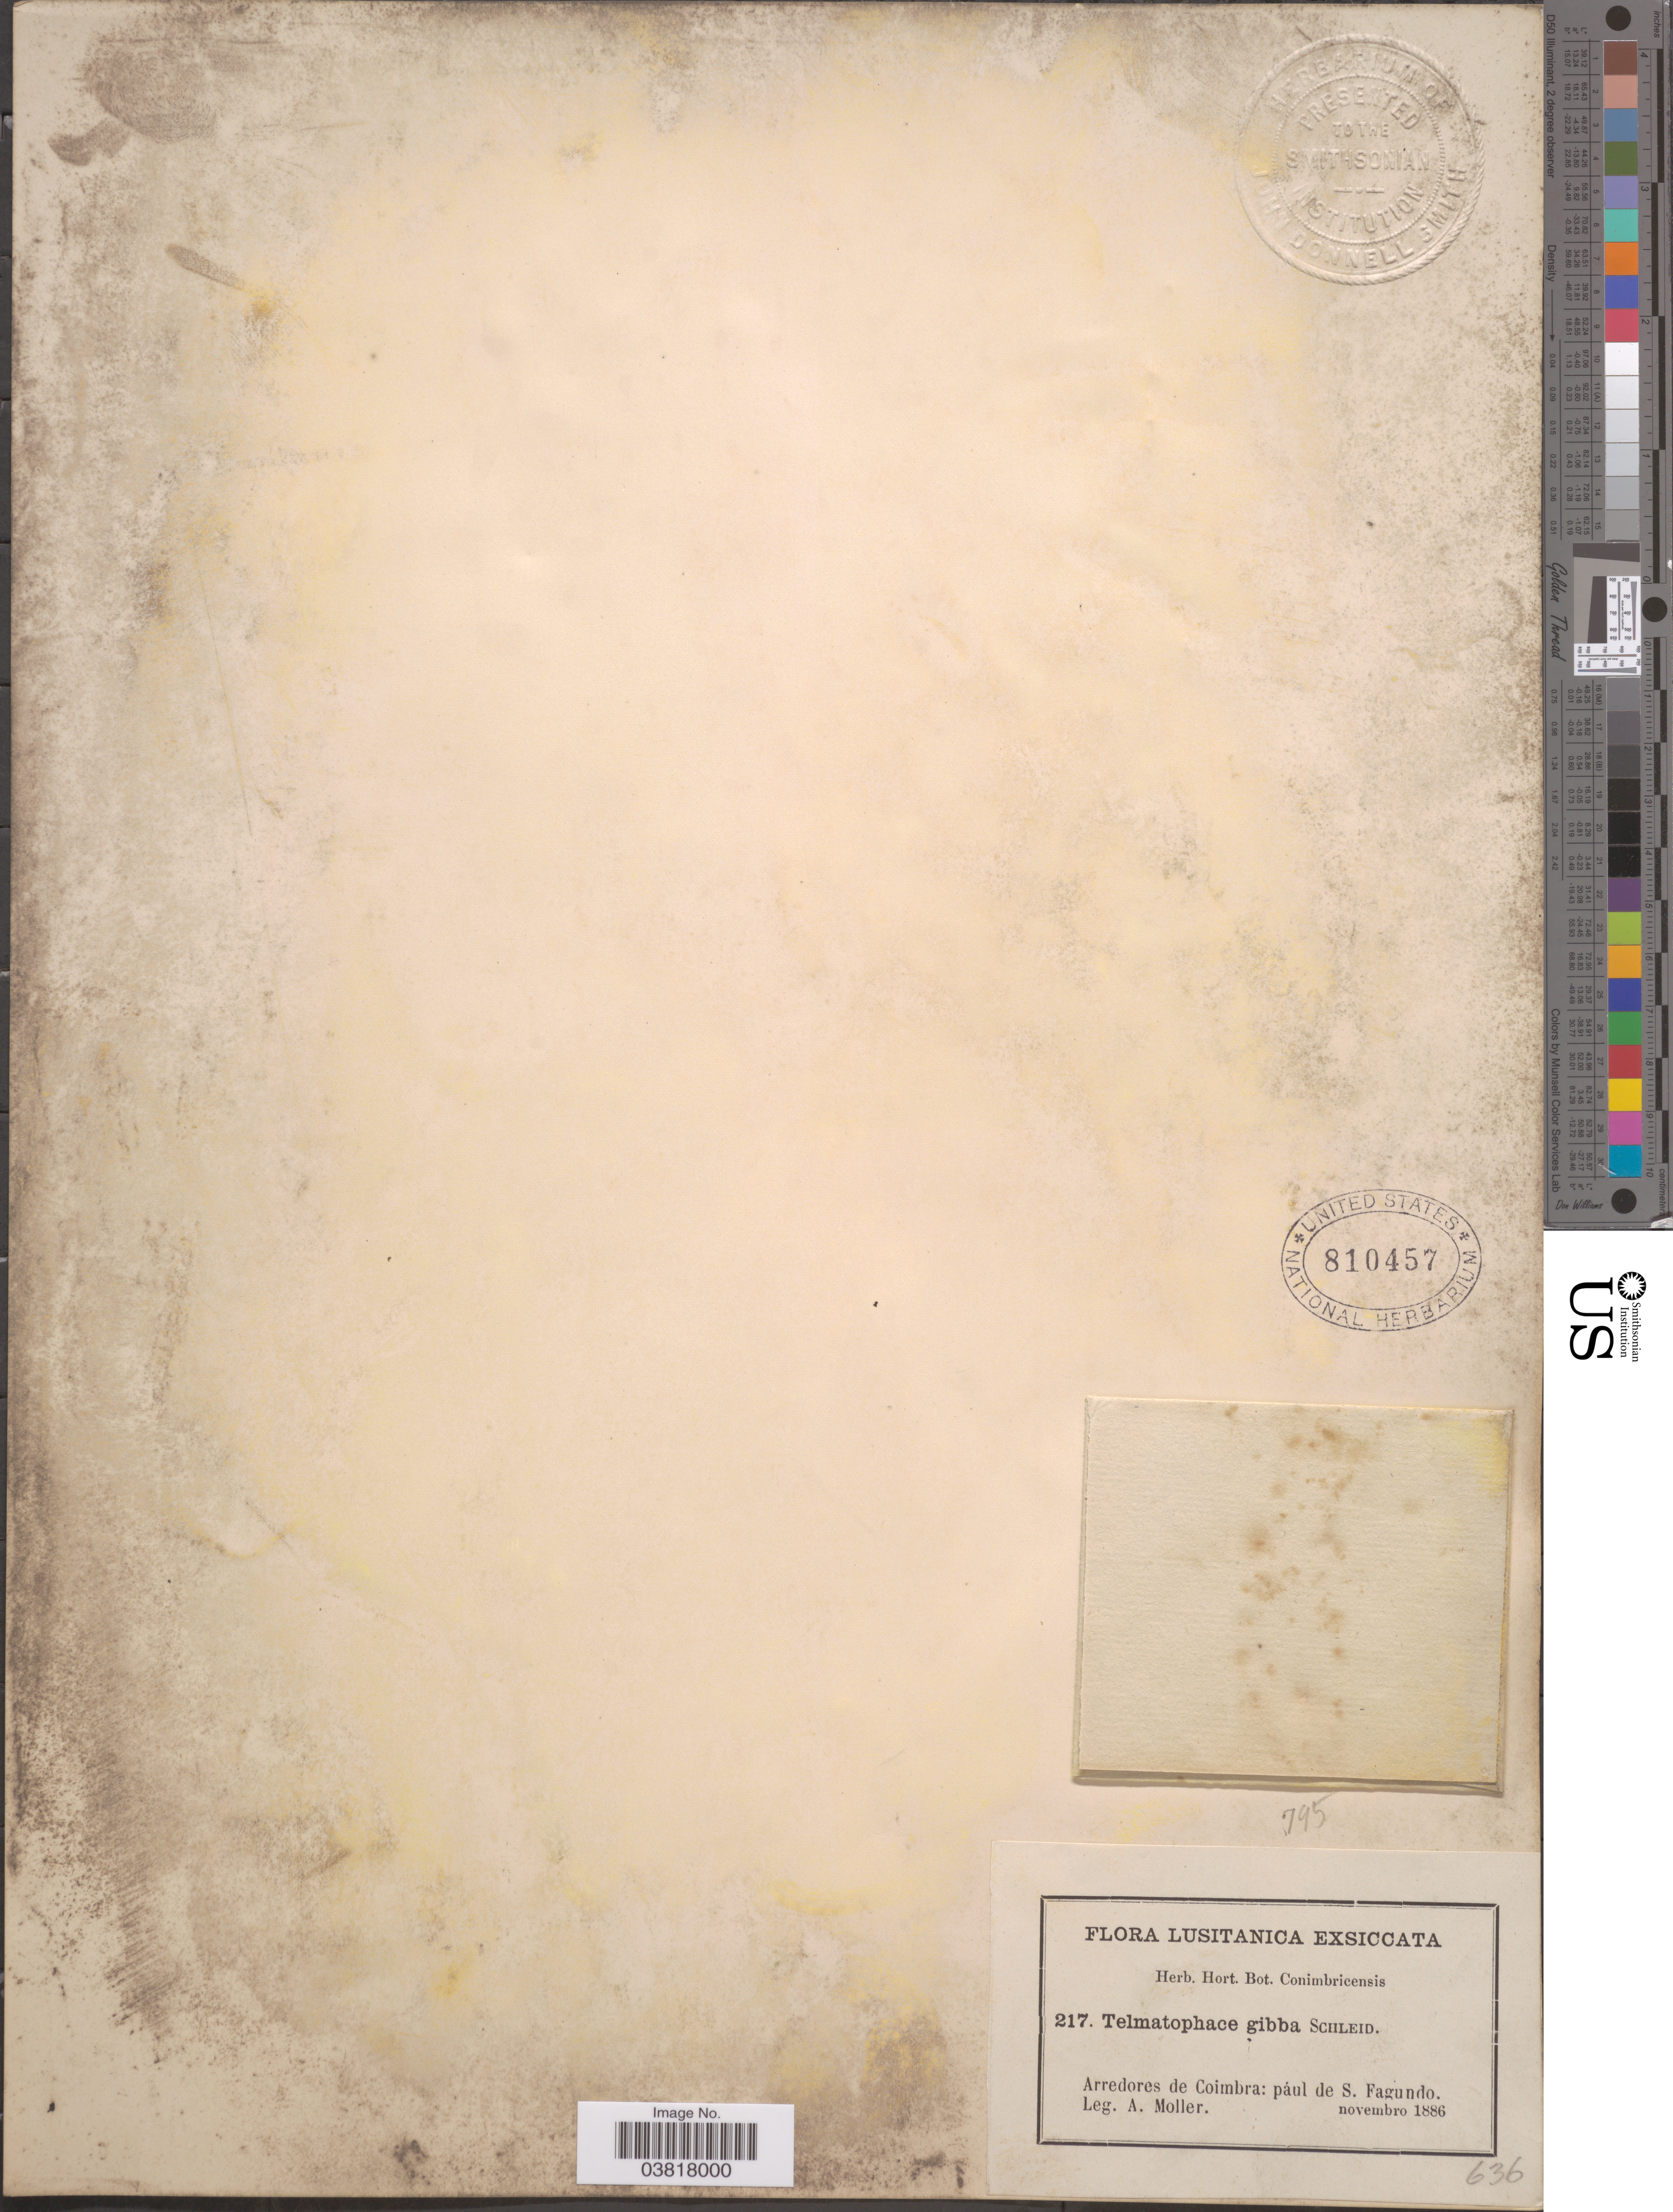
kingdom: Plantae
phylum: Tracheophyta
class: Liliopsida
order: Alismatales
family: Araceae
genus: Lemna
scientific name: Lemna gibba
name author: L.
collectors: A. Moller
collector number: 217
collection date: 1886-11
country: Portugal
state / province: Coimbra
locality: Lusitanica. Arredores de Coimbra: pául de S. Fagundo.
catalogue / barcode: US 810457